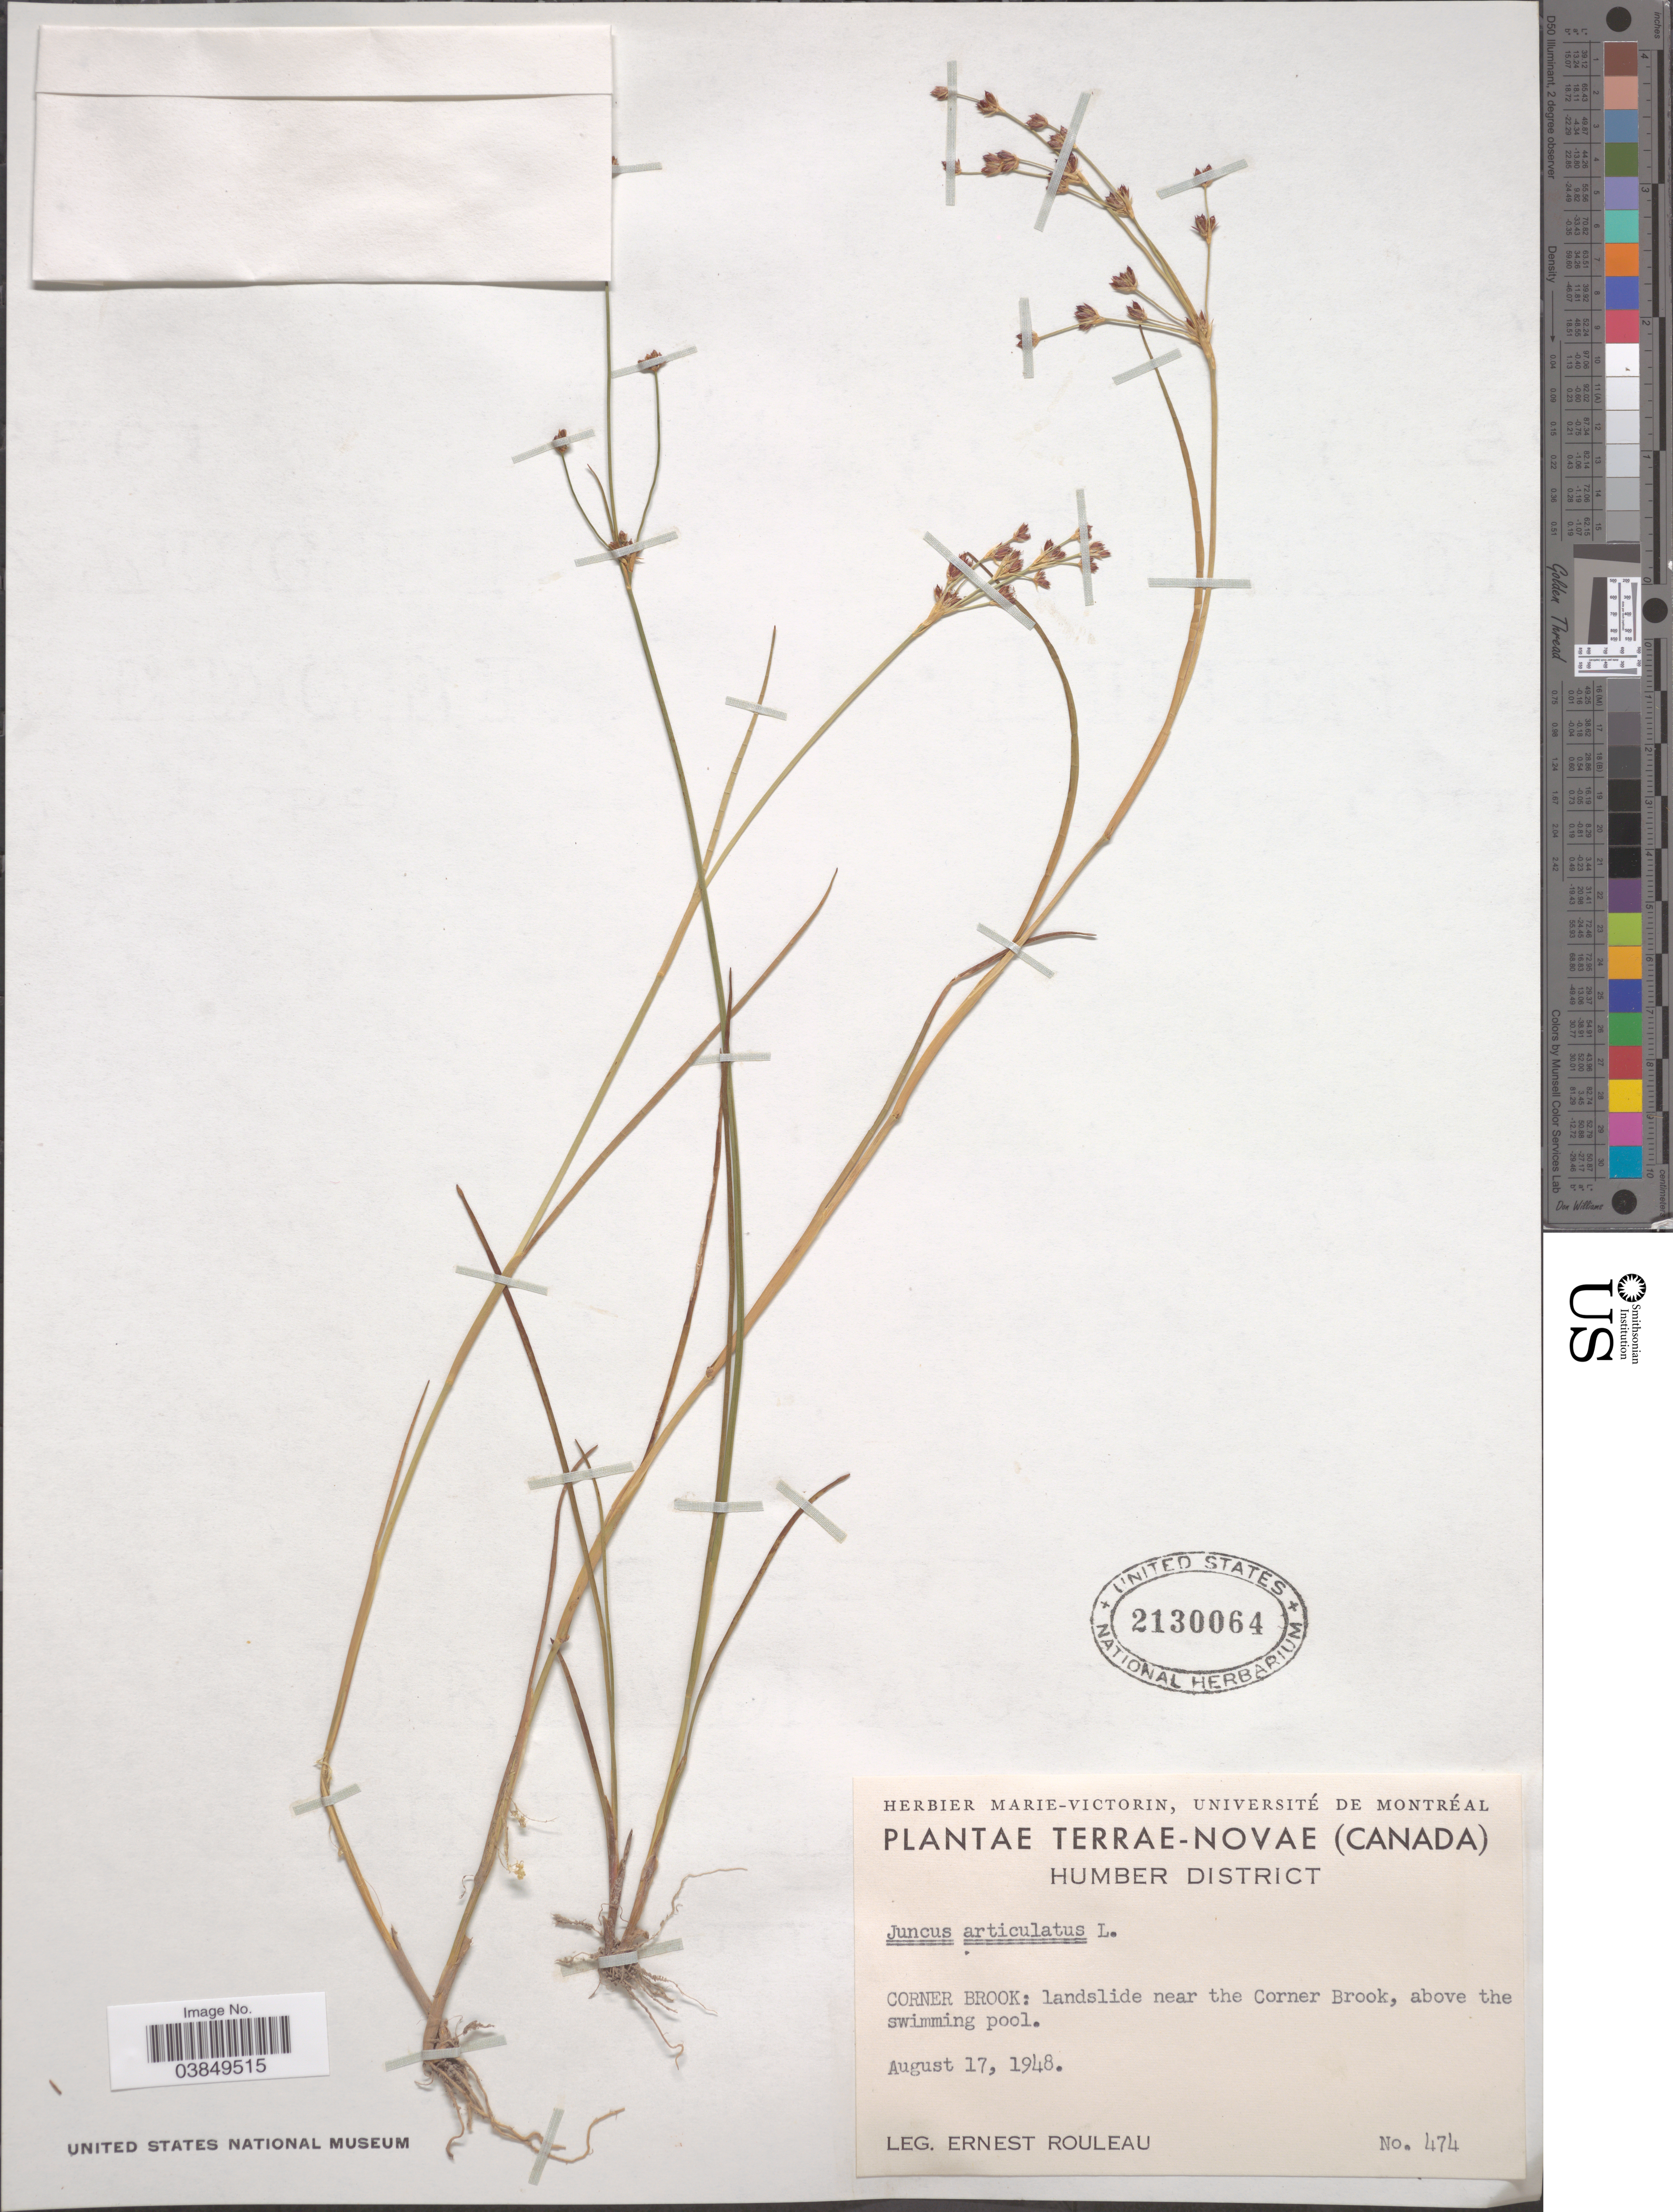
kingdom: Plantae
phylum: Tracheophyta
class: Liliopsida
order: Poales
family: Juncaceae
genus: Juncus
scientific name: Juncus articulatus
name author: L.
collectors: J. Rouleau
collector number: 474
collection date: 1948-08-17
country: Canada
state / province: Newfoundland and Labrador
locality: Terrae-Novae. Humber District. Corner Brook: landslide near the Corner Brook, above the swimming pool.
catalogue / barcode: US 2130064